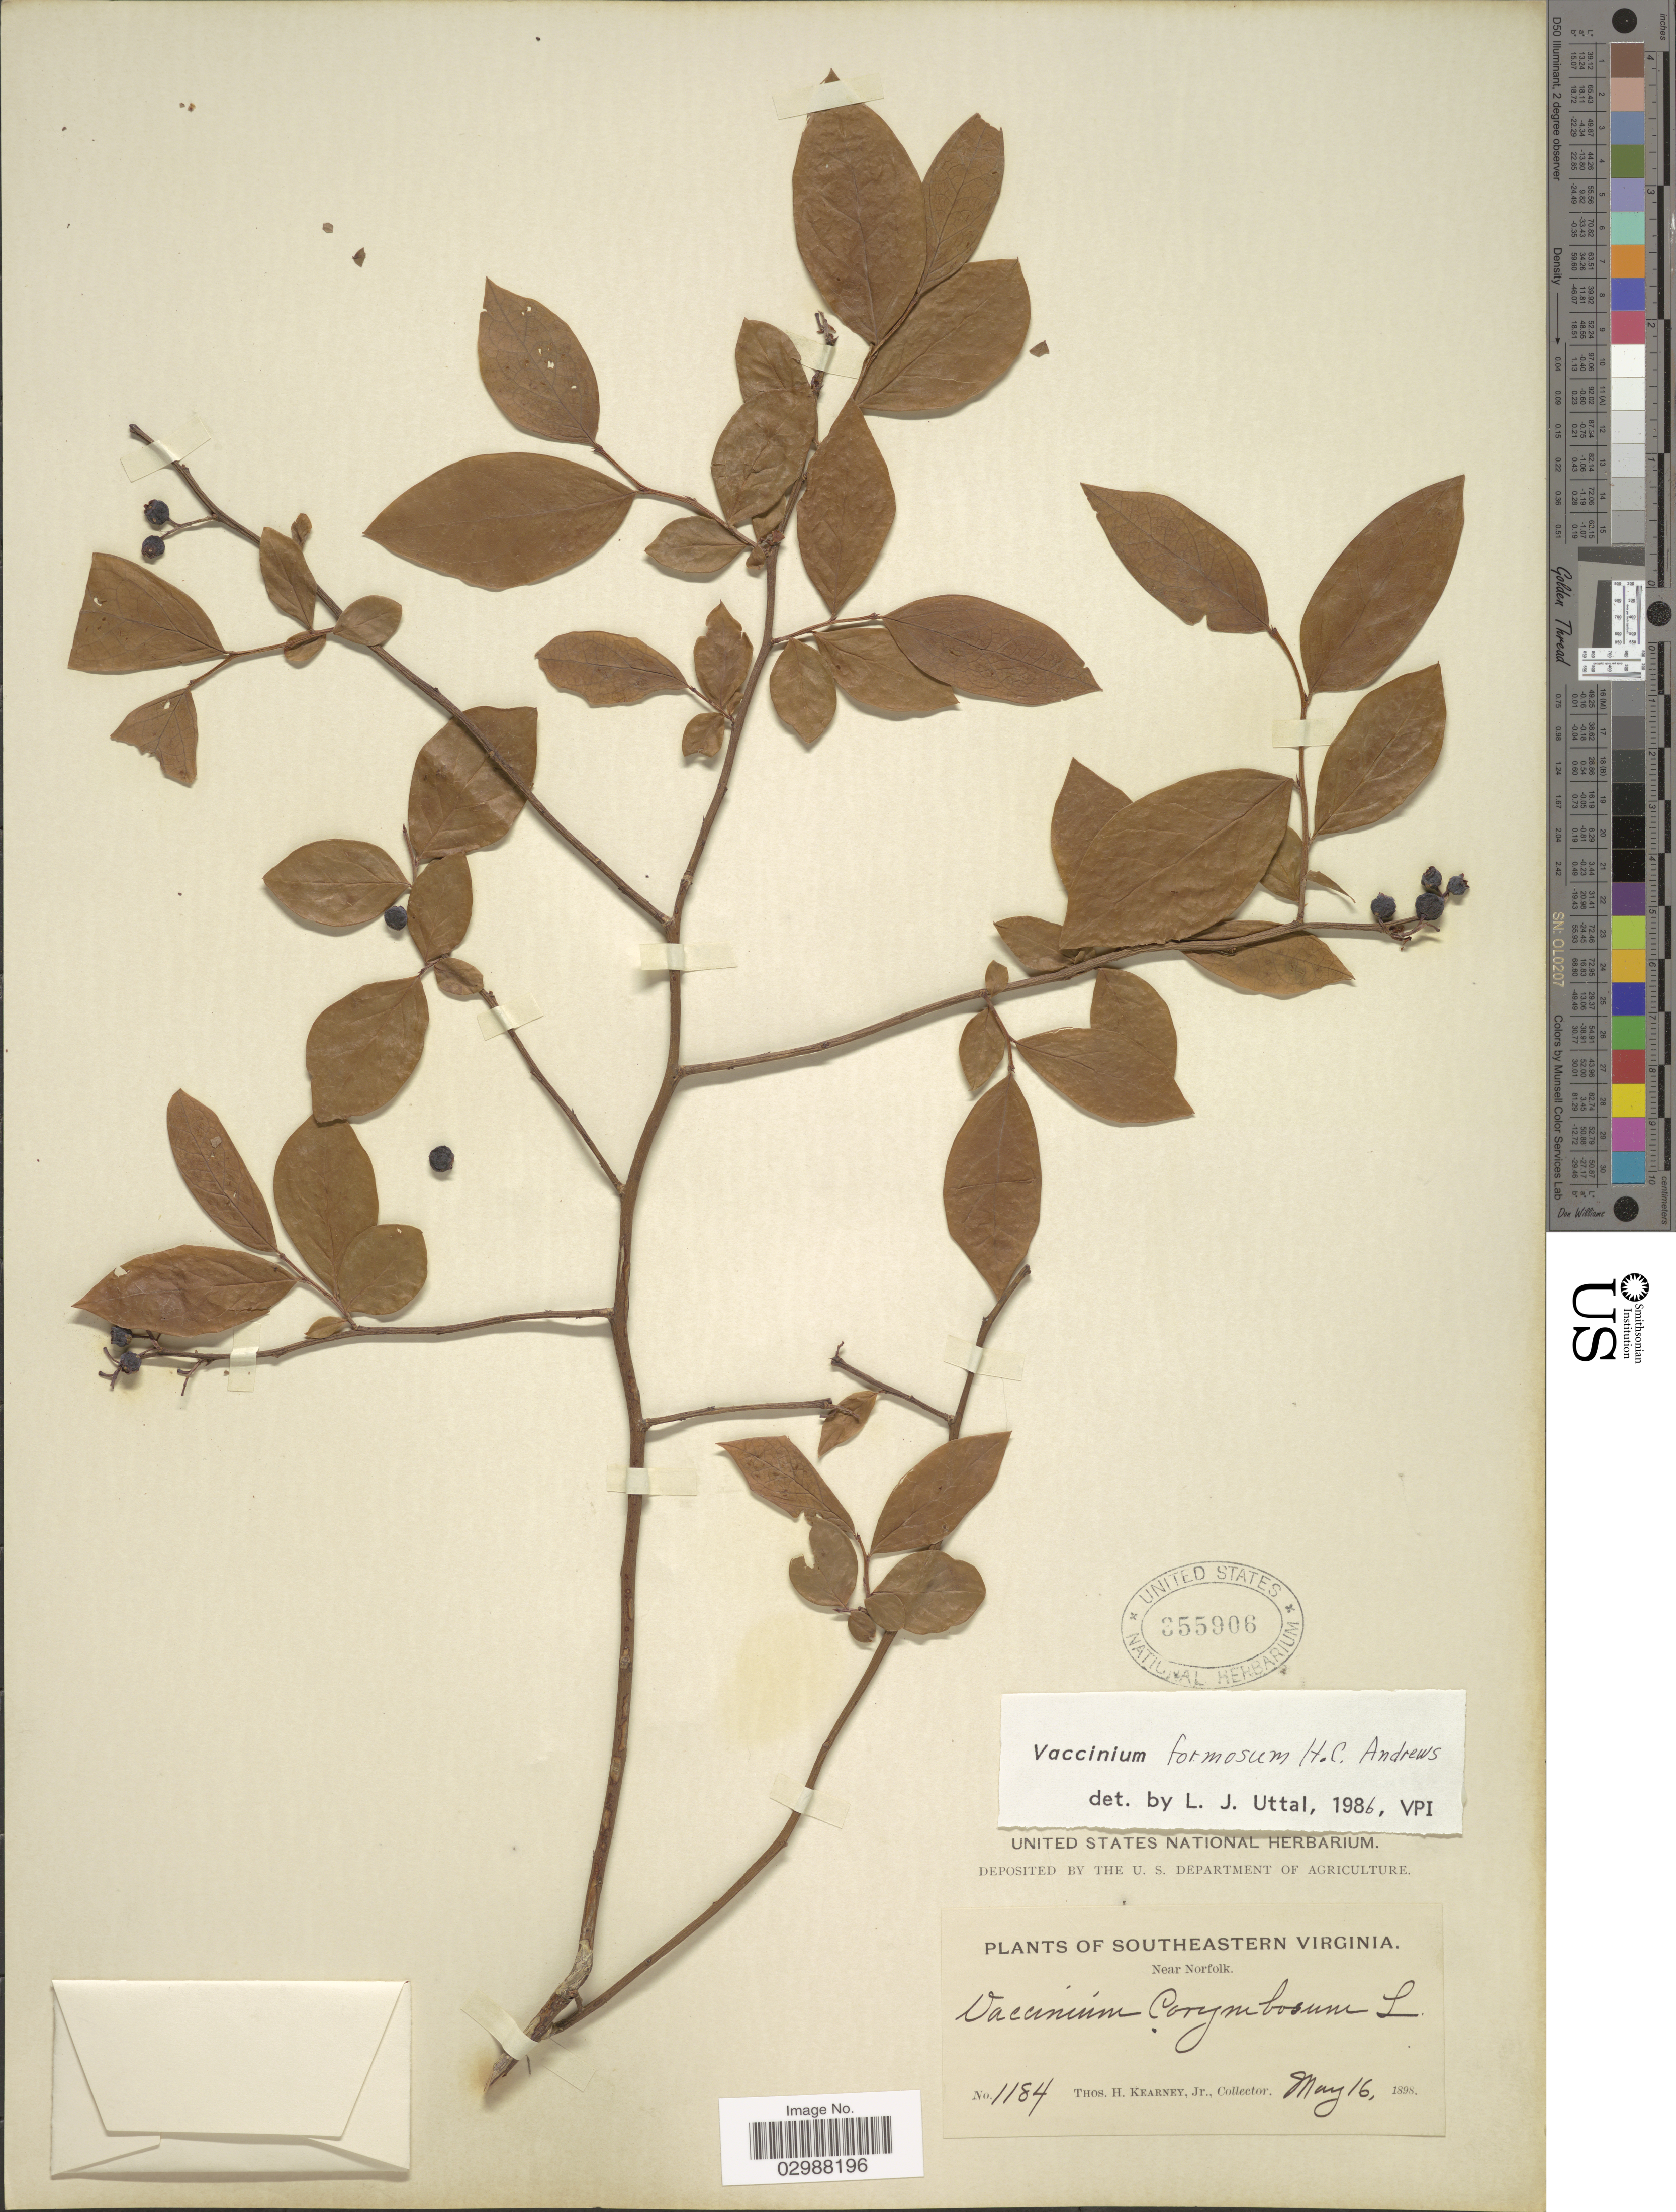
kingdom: Plantae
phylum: Tracheophyta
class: Magnoliopsida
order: Ericales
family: Ericaceae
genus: Vaccinium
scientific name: Vaccinium formosum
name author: Andrews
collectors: T. H. Kearney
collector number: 1184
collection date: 1898-05-16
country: United States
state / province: Virginia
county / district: City of Norfolk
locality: Southeastern Virginia. Near Norfolk.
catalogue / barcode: US 355906